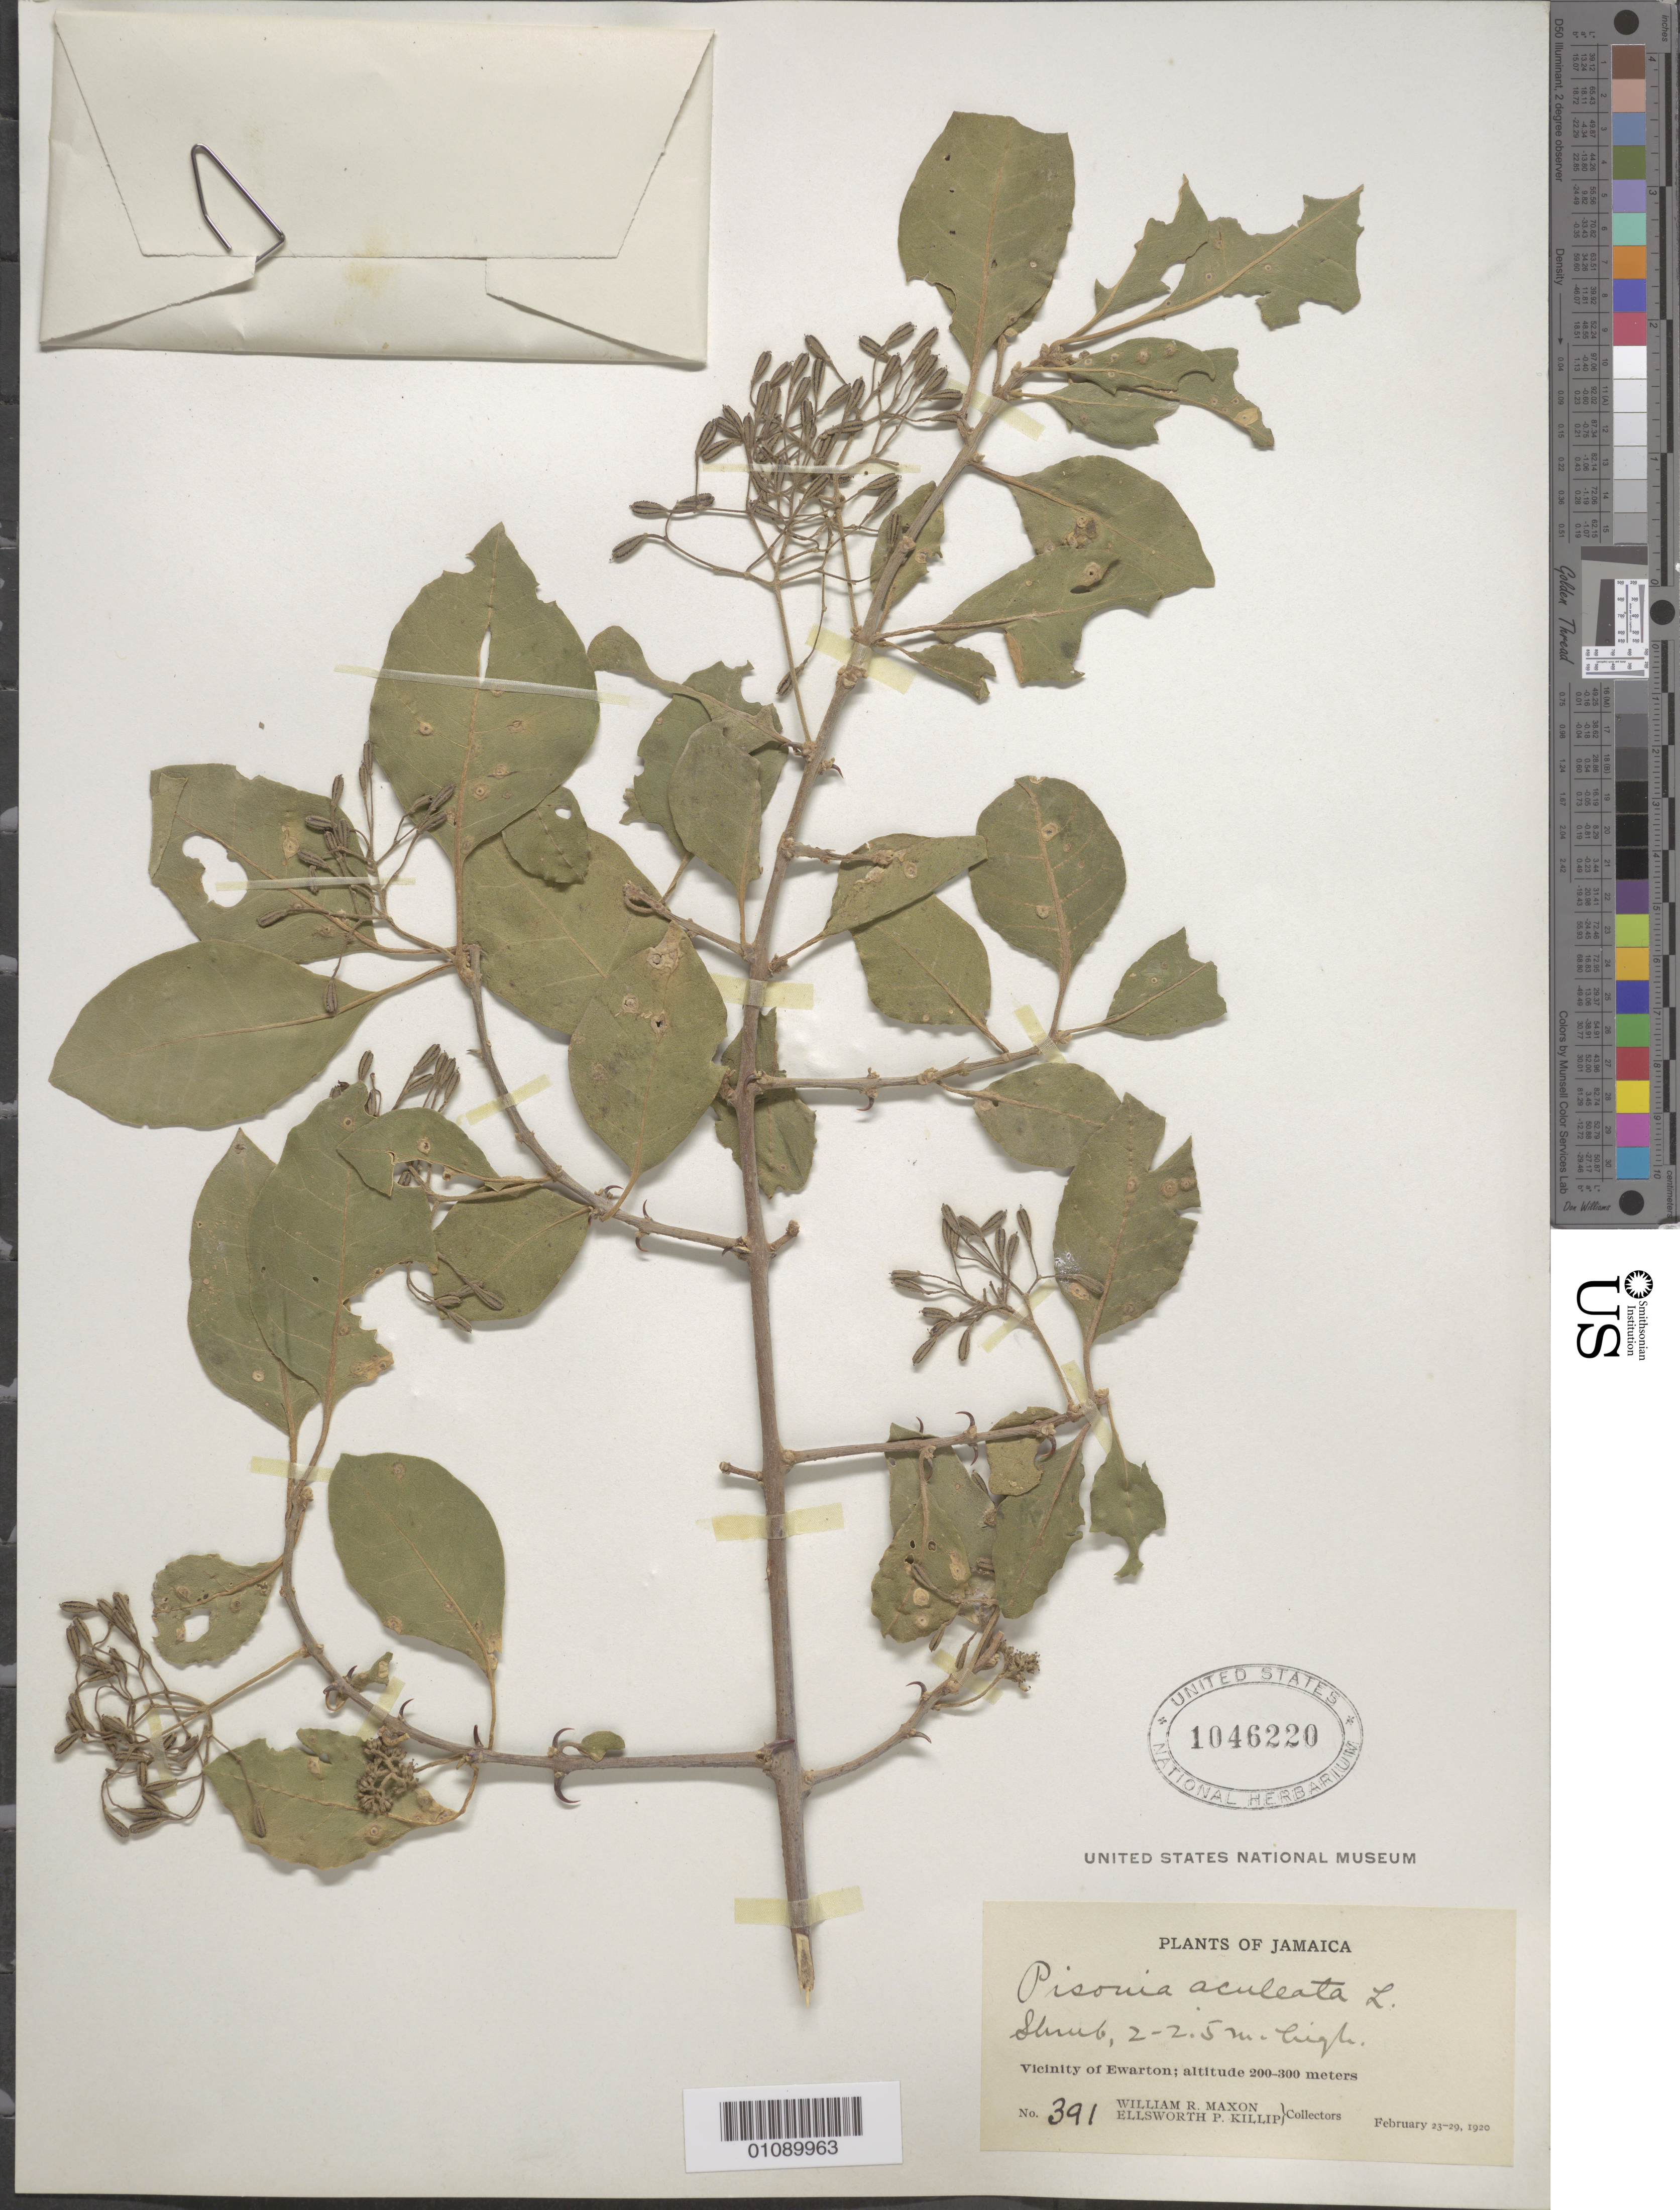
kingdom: Plantae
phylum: Tracheophyta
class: Magnoliopsida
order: Caryophyllales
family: Nyctaginaceae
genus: Pisonia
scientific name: Pisonia aculeata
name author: L.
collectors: W. R. Maxon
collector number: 391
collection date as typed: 23 Feb 1920 to 29 Feb 1920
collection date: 1920-02-23/1920-02-29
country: Jamaica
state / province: Saint Catherine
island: Jamaica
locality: Vicinity of Ewarton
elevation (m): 200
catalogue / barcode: US 1046220